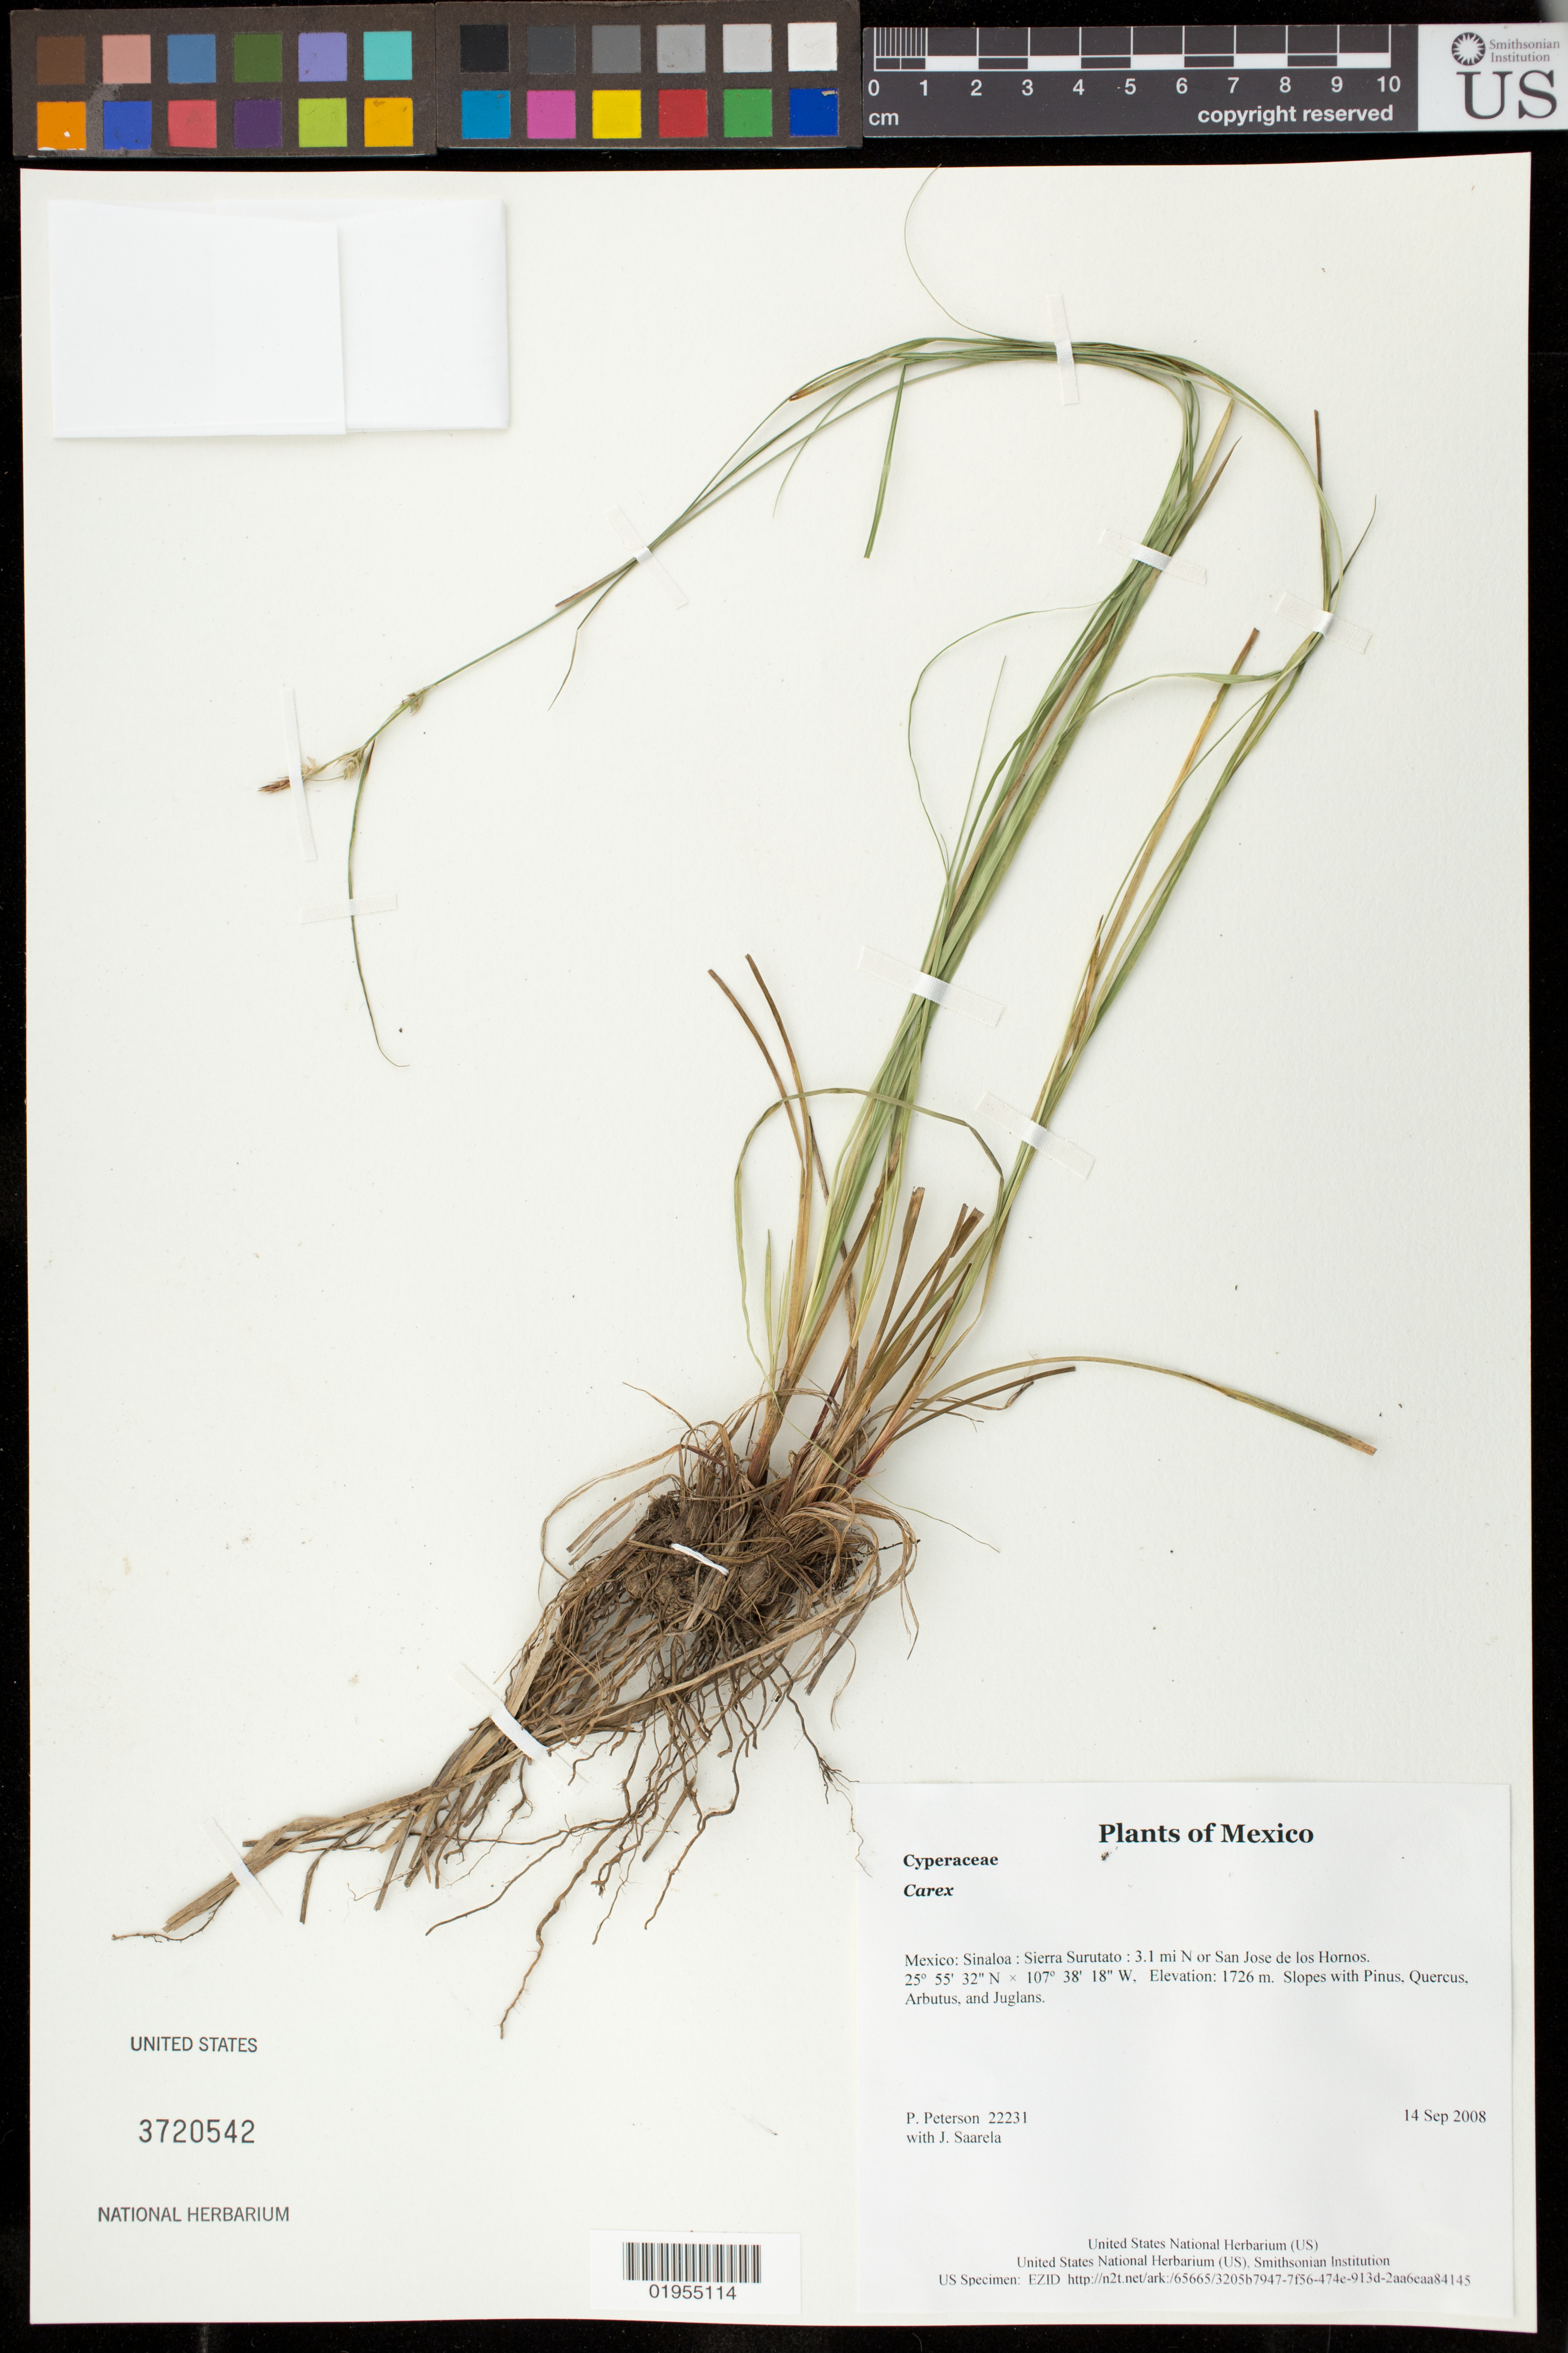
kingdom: Plantae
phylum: Tracheophyta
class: Liliopsida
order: Poales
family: Cyperaceae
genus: Carex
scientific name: Carex sp.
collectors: P. M. Peterson & J. Saarela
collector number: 22231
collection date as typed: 14 Sep 2008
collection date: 2008-09-14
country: Mexico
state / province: Sinaloa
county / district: Sierra Surutato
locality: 3.1 mi N or San Jose de los Hornos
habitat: Slopes with Pinus, Quercus, Arbutus, and Juglans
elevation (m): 1726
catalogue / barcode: US 3720542